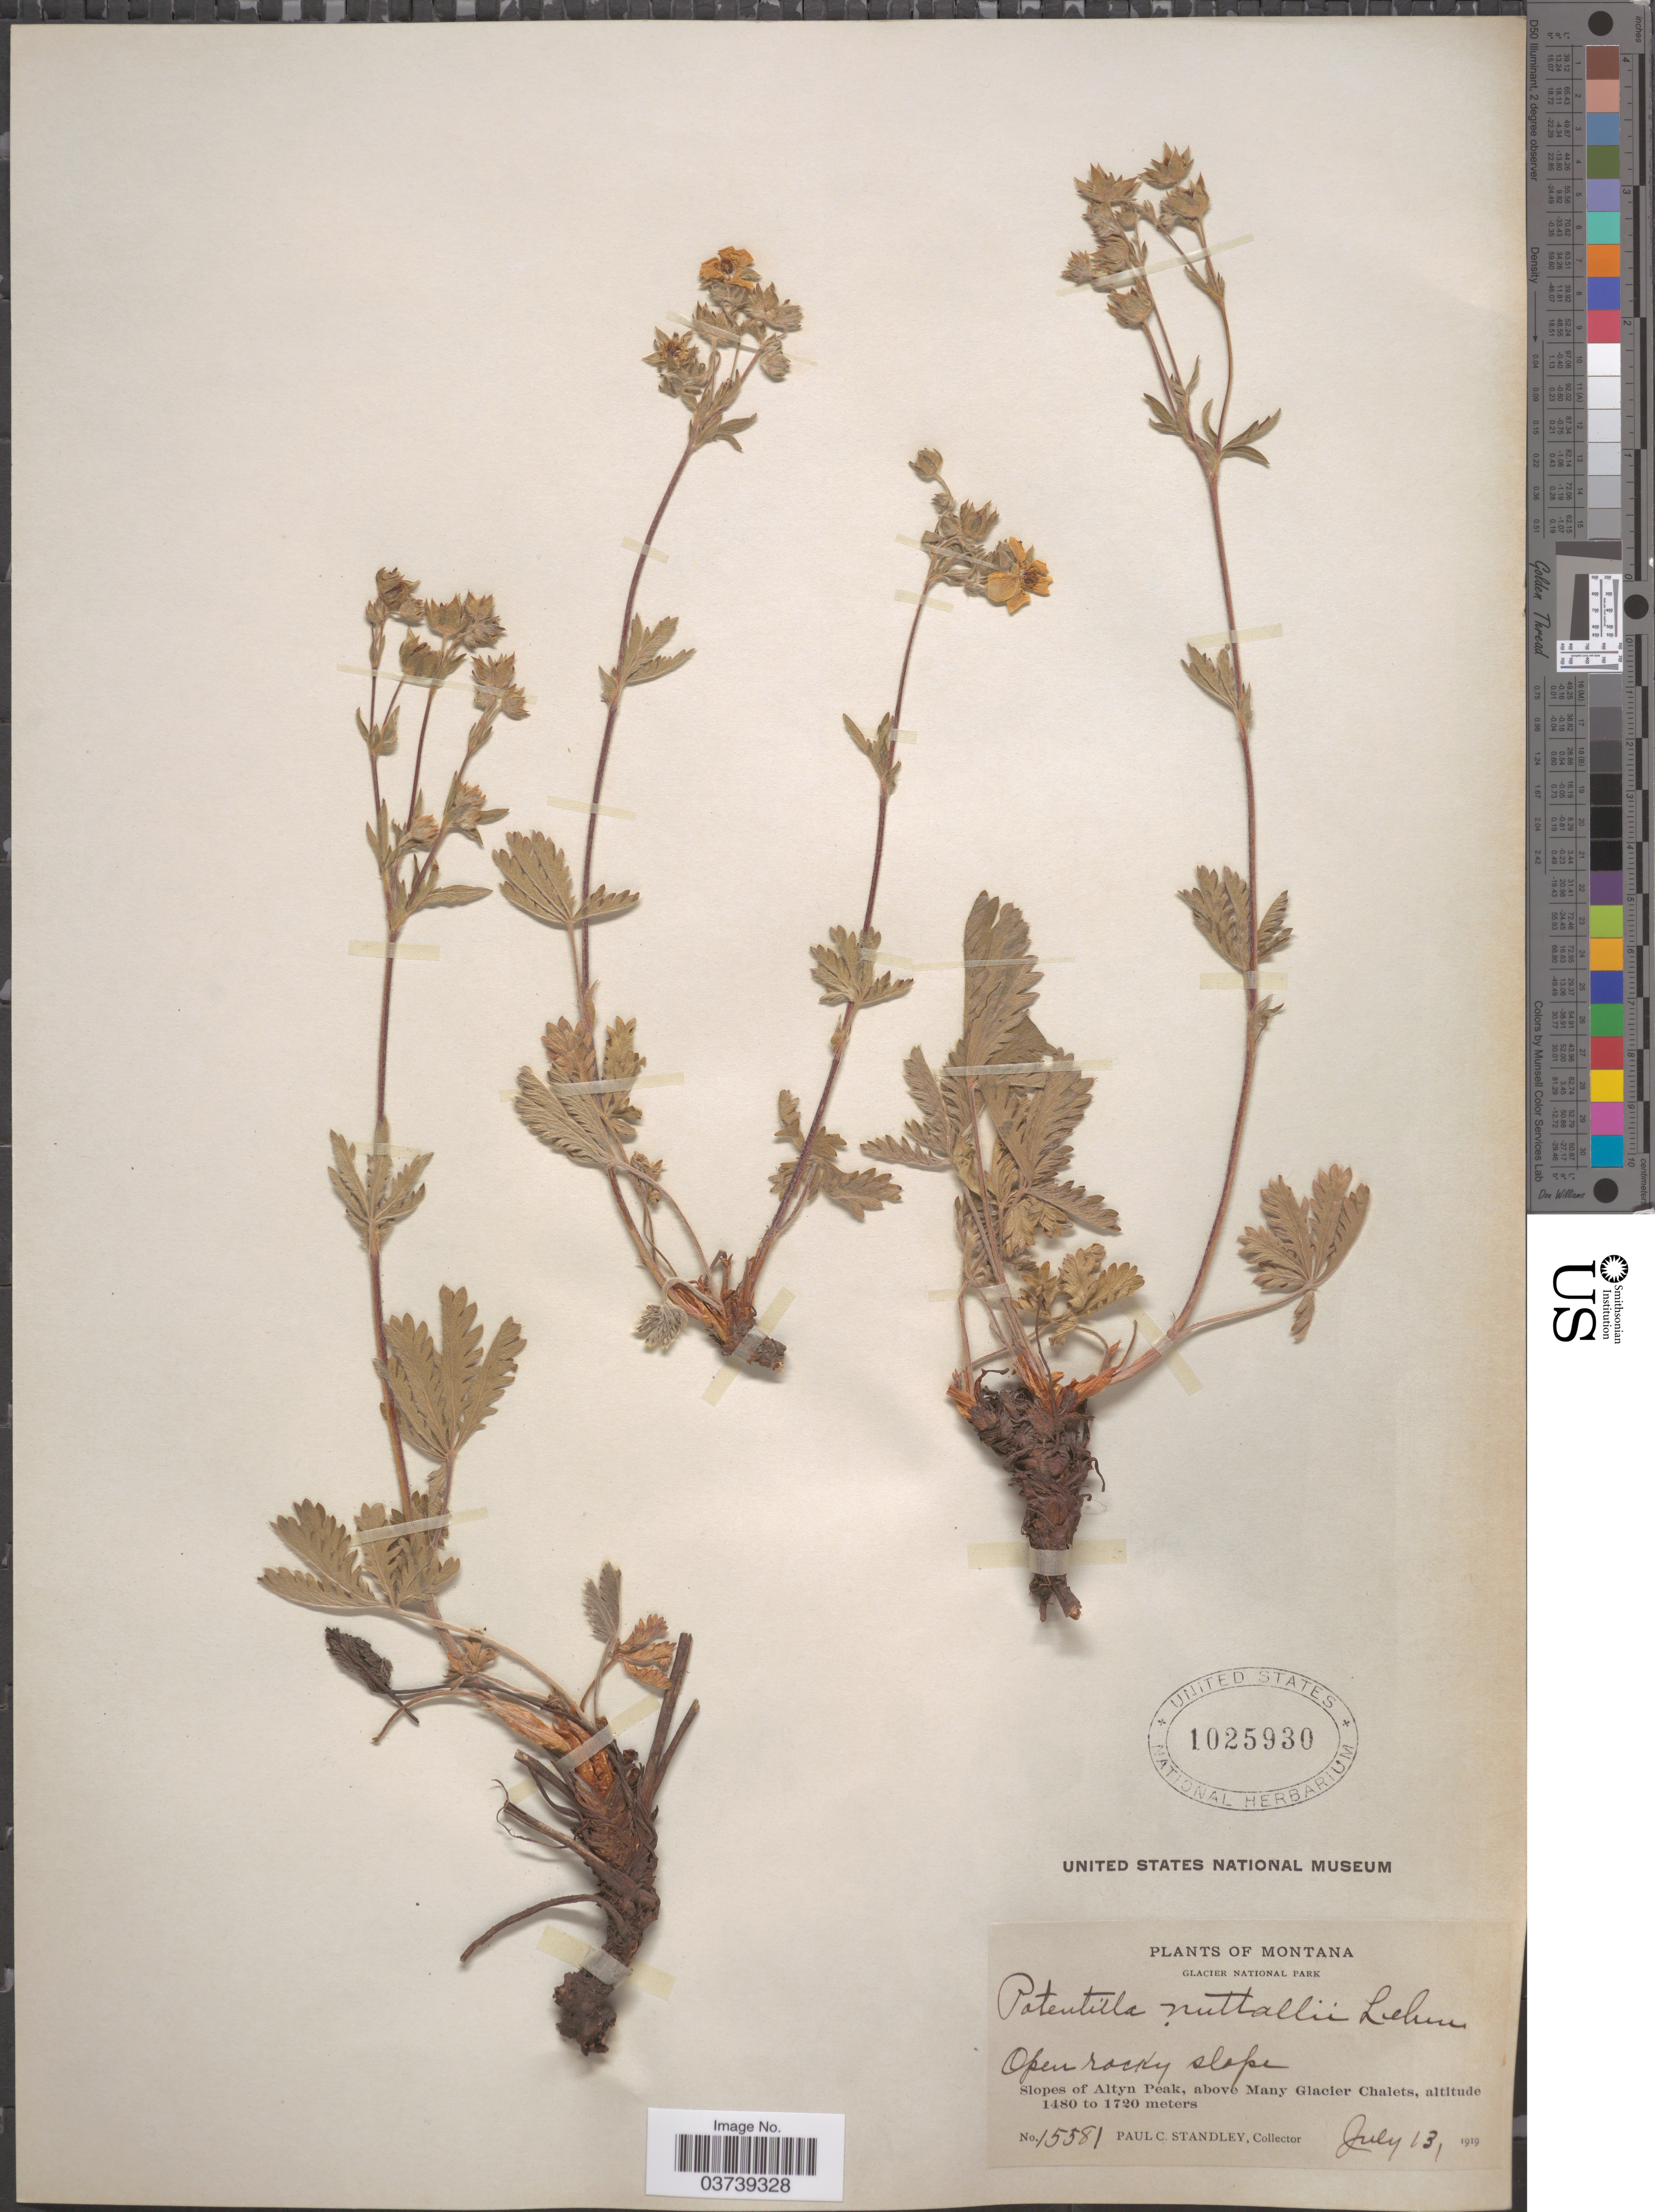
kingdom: Plantae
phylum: Tracheophyta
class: Magnoliopsida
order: Rosales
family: Rosaceae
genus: Potentilla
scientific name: Potentilla gracilis var. fastigiata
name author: (Nutt.) S. Watson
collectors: P. C. Standley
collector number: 15581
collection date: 1919-07-13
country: United States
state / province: Montana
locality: Glacier National Park. Slopes of Altyn Peak, above Many Glacier Chalets.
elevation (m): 1480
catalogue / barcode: US 1025930